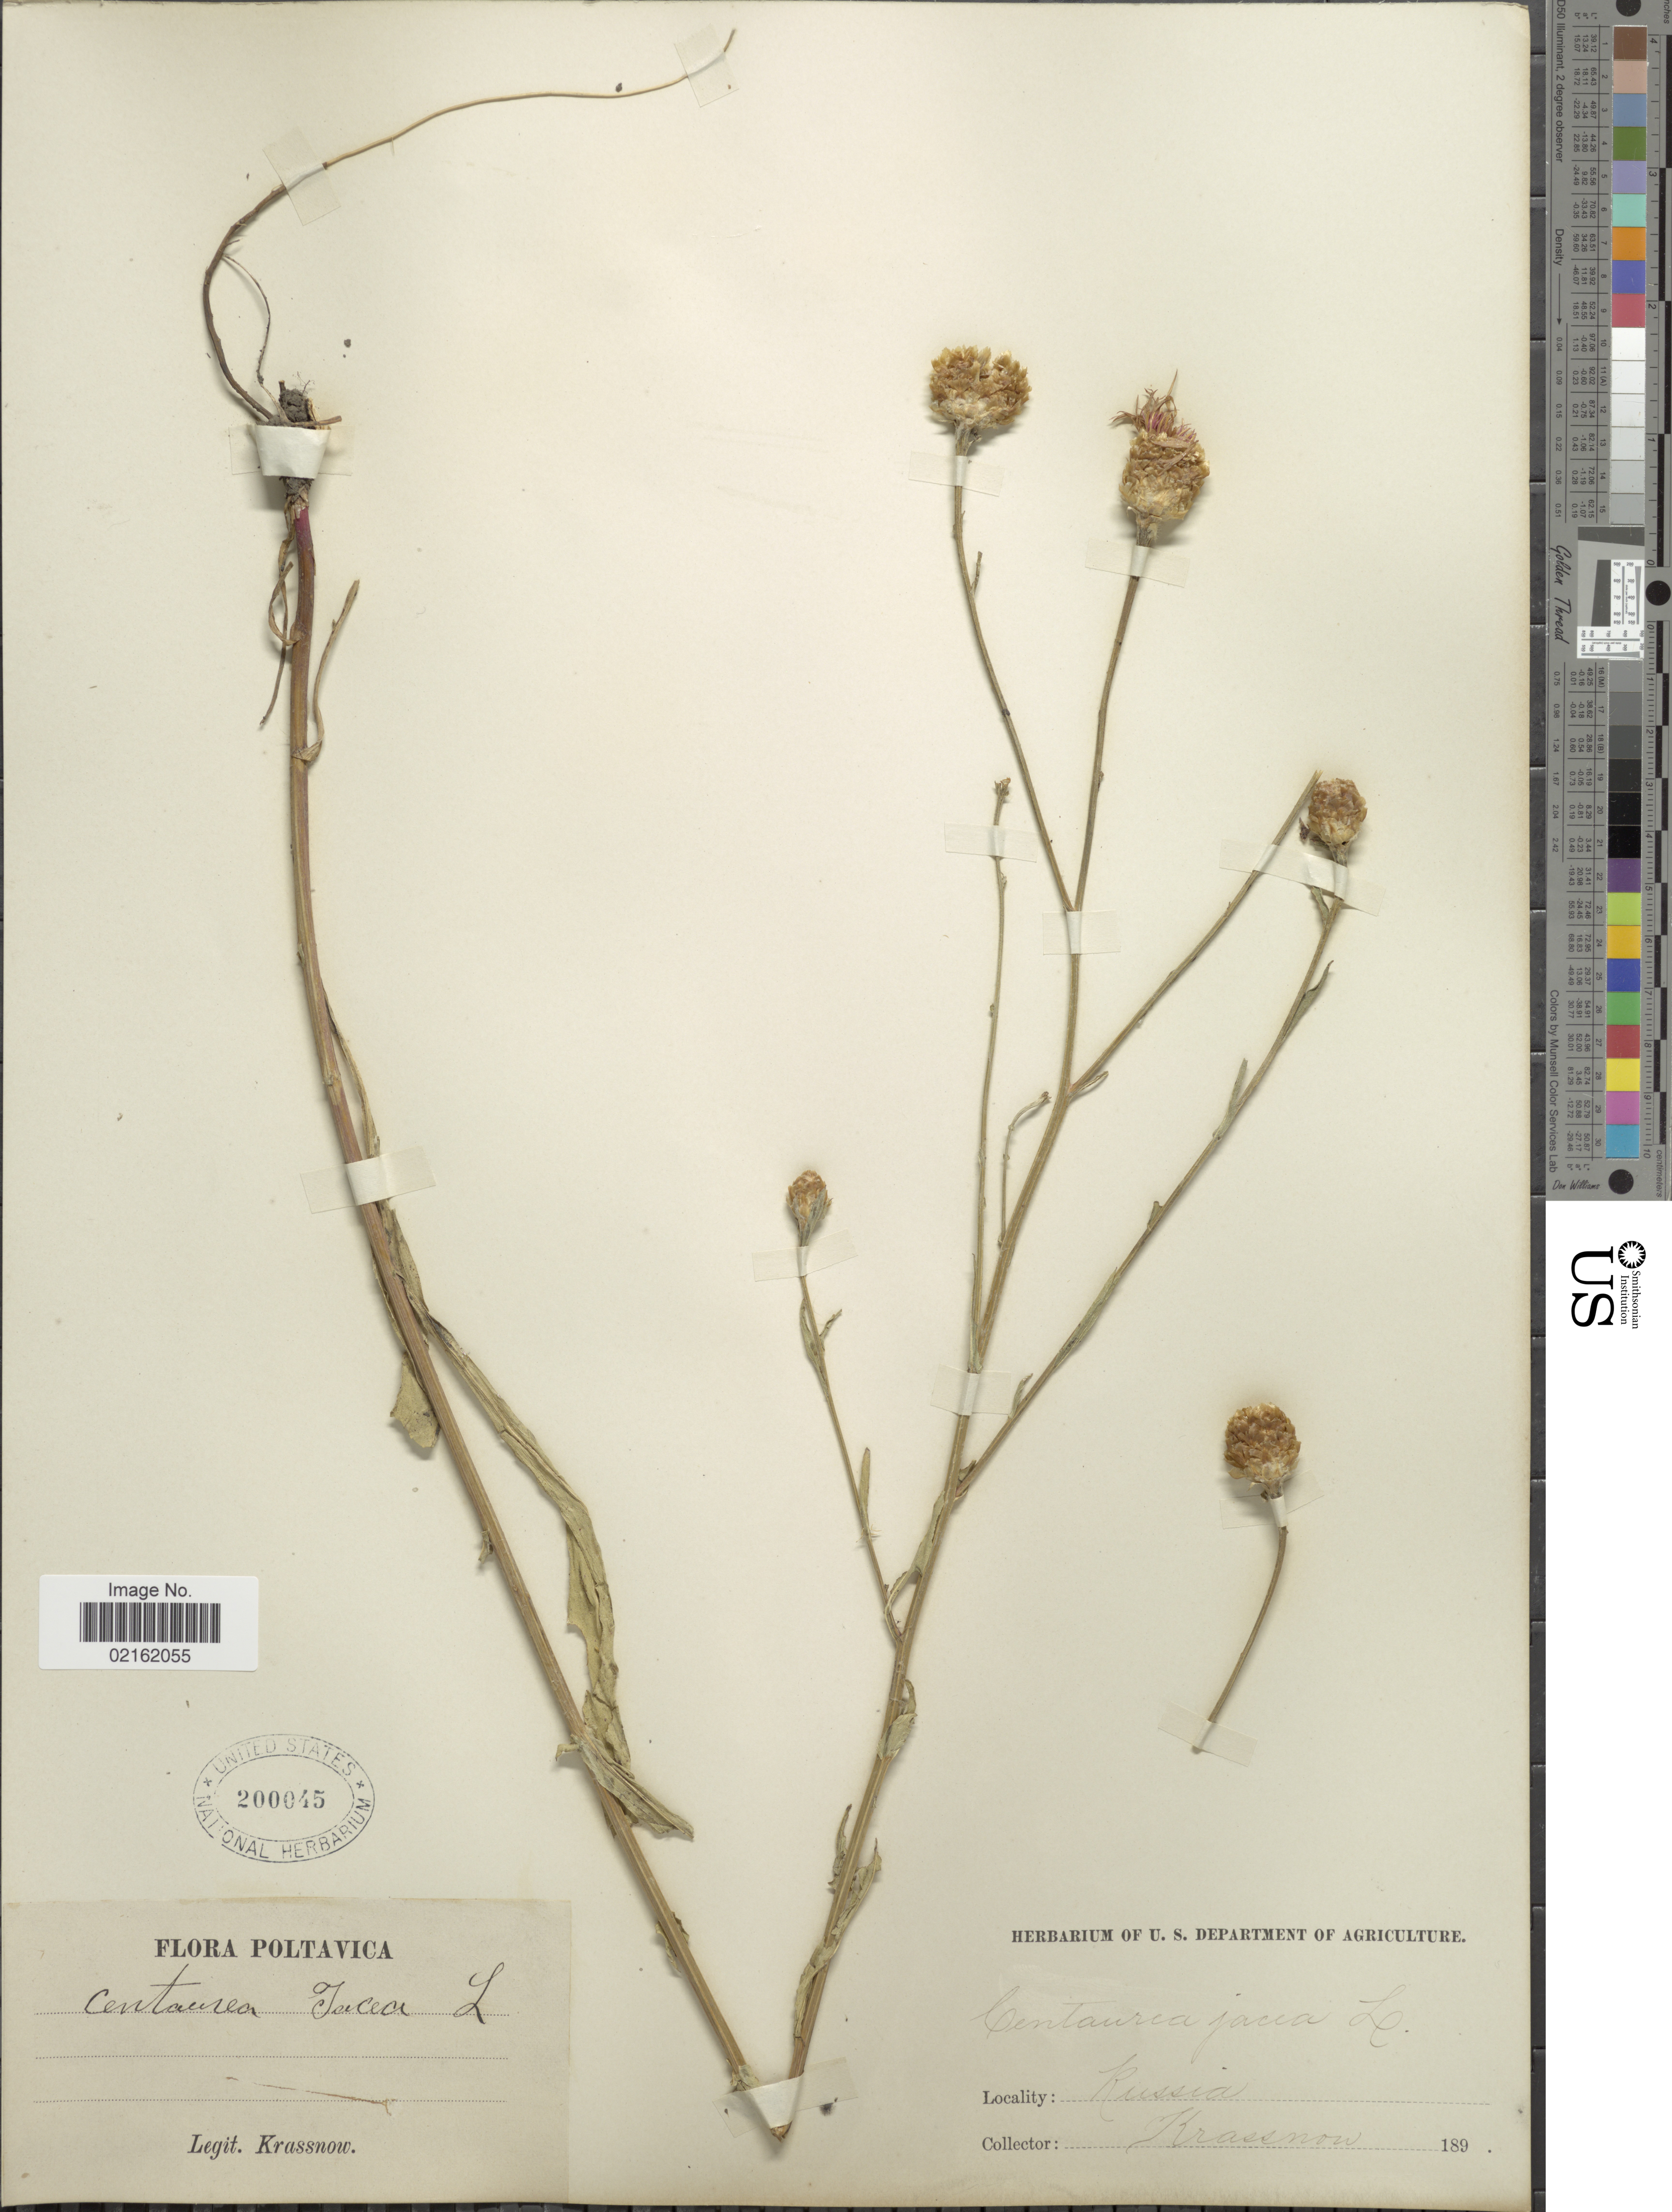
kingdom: Plantae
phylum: Tracheophyta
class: Magnoliopsida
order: Asterales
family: Asteraceae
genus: Centaurea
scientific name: Centaurea jacea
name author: L.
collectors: -. Krassnow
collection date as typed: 189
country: Ukraine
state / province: Poltava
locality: Russia, Poltavica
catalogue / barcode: US 200045